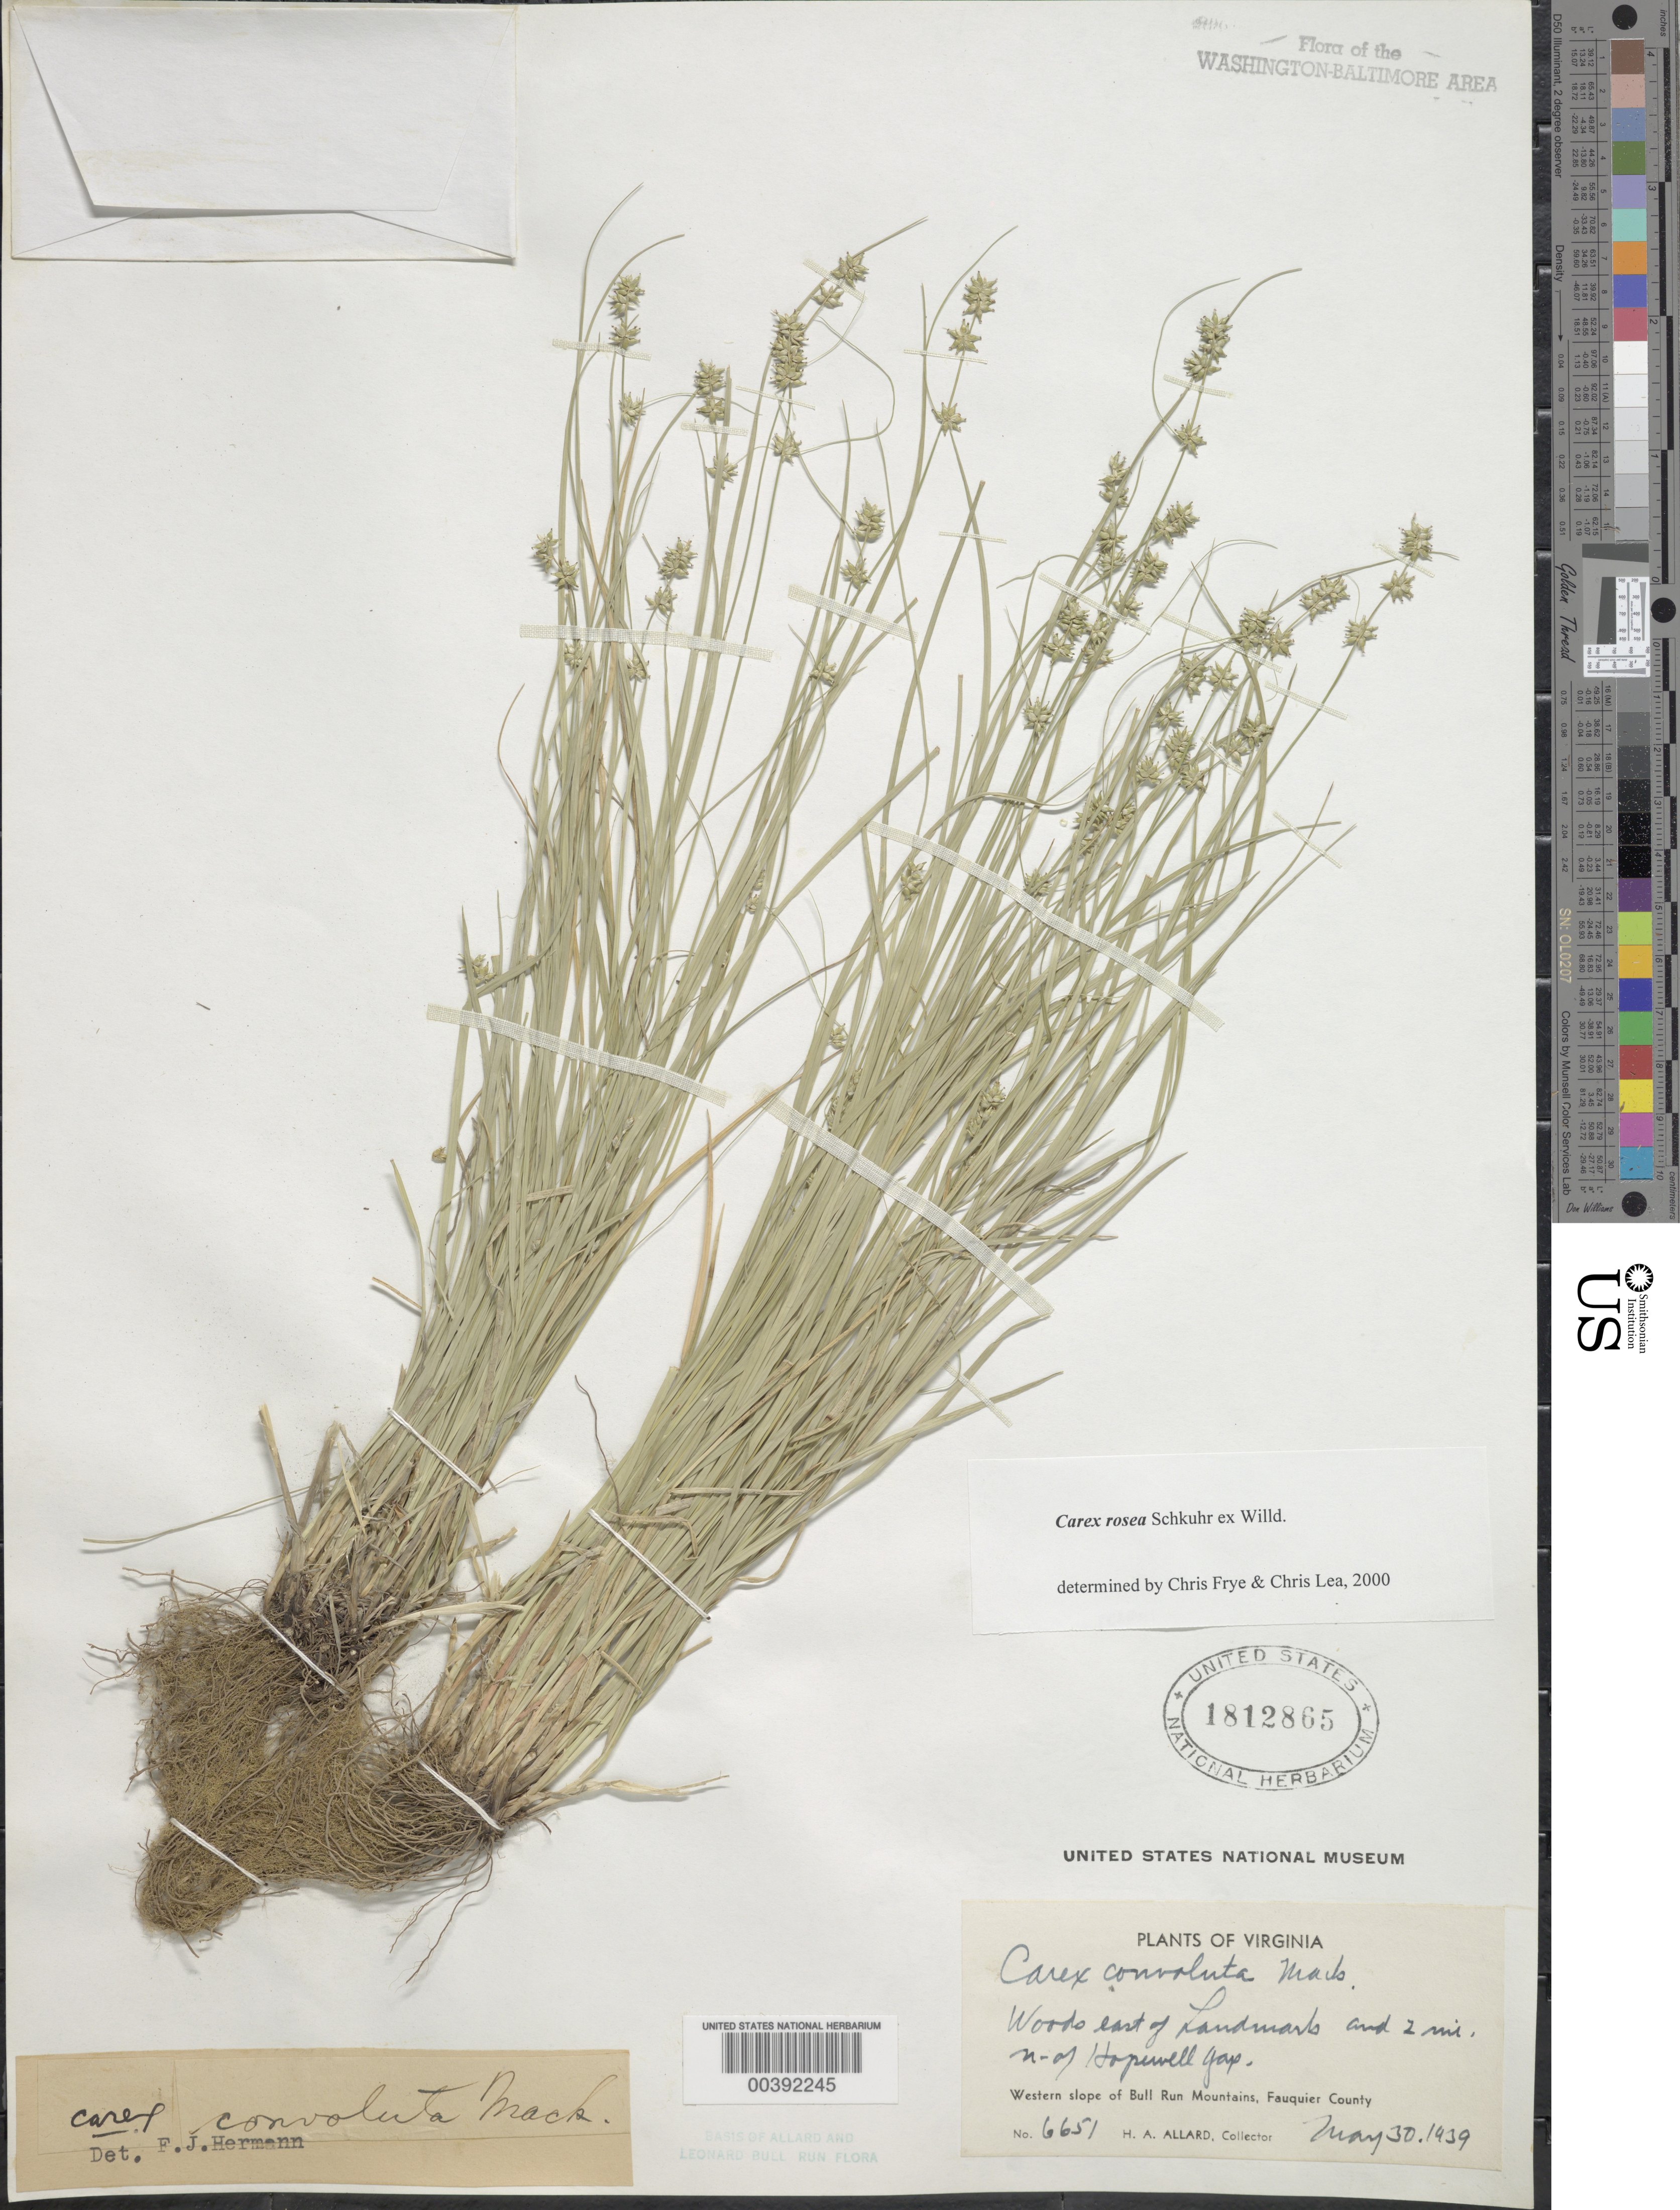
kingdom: Plantae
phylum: Tracheophyta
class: Liliopsida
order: Poales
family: Cyperaceae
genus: Carex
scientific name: Carex rosea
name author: Willd.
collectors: H. A. Allard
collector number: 6651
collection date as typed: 30 May 1939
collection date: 1939-05-30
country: United States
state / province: Virginia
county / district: Fauquier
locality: North of Hopewell Gap Bull Run Mts.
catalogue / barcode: US 1812865